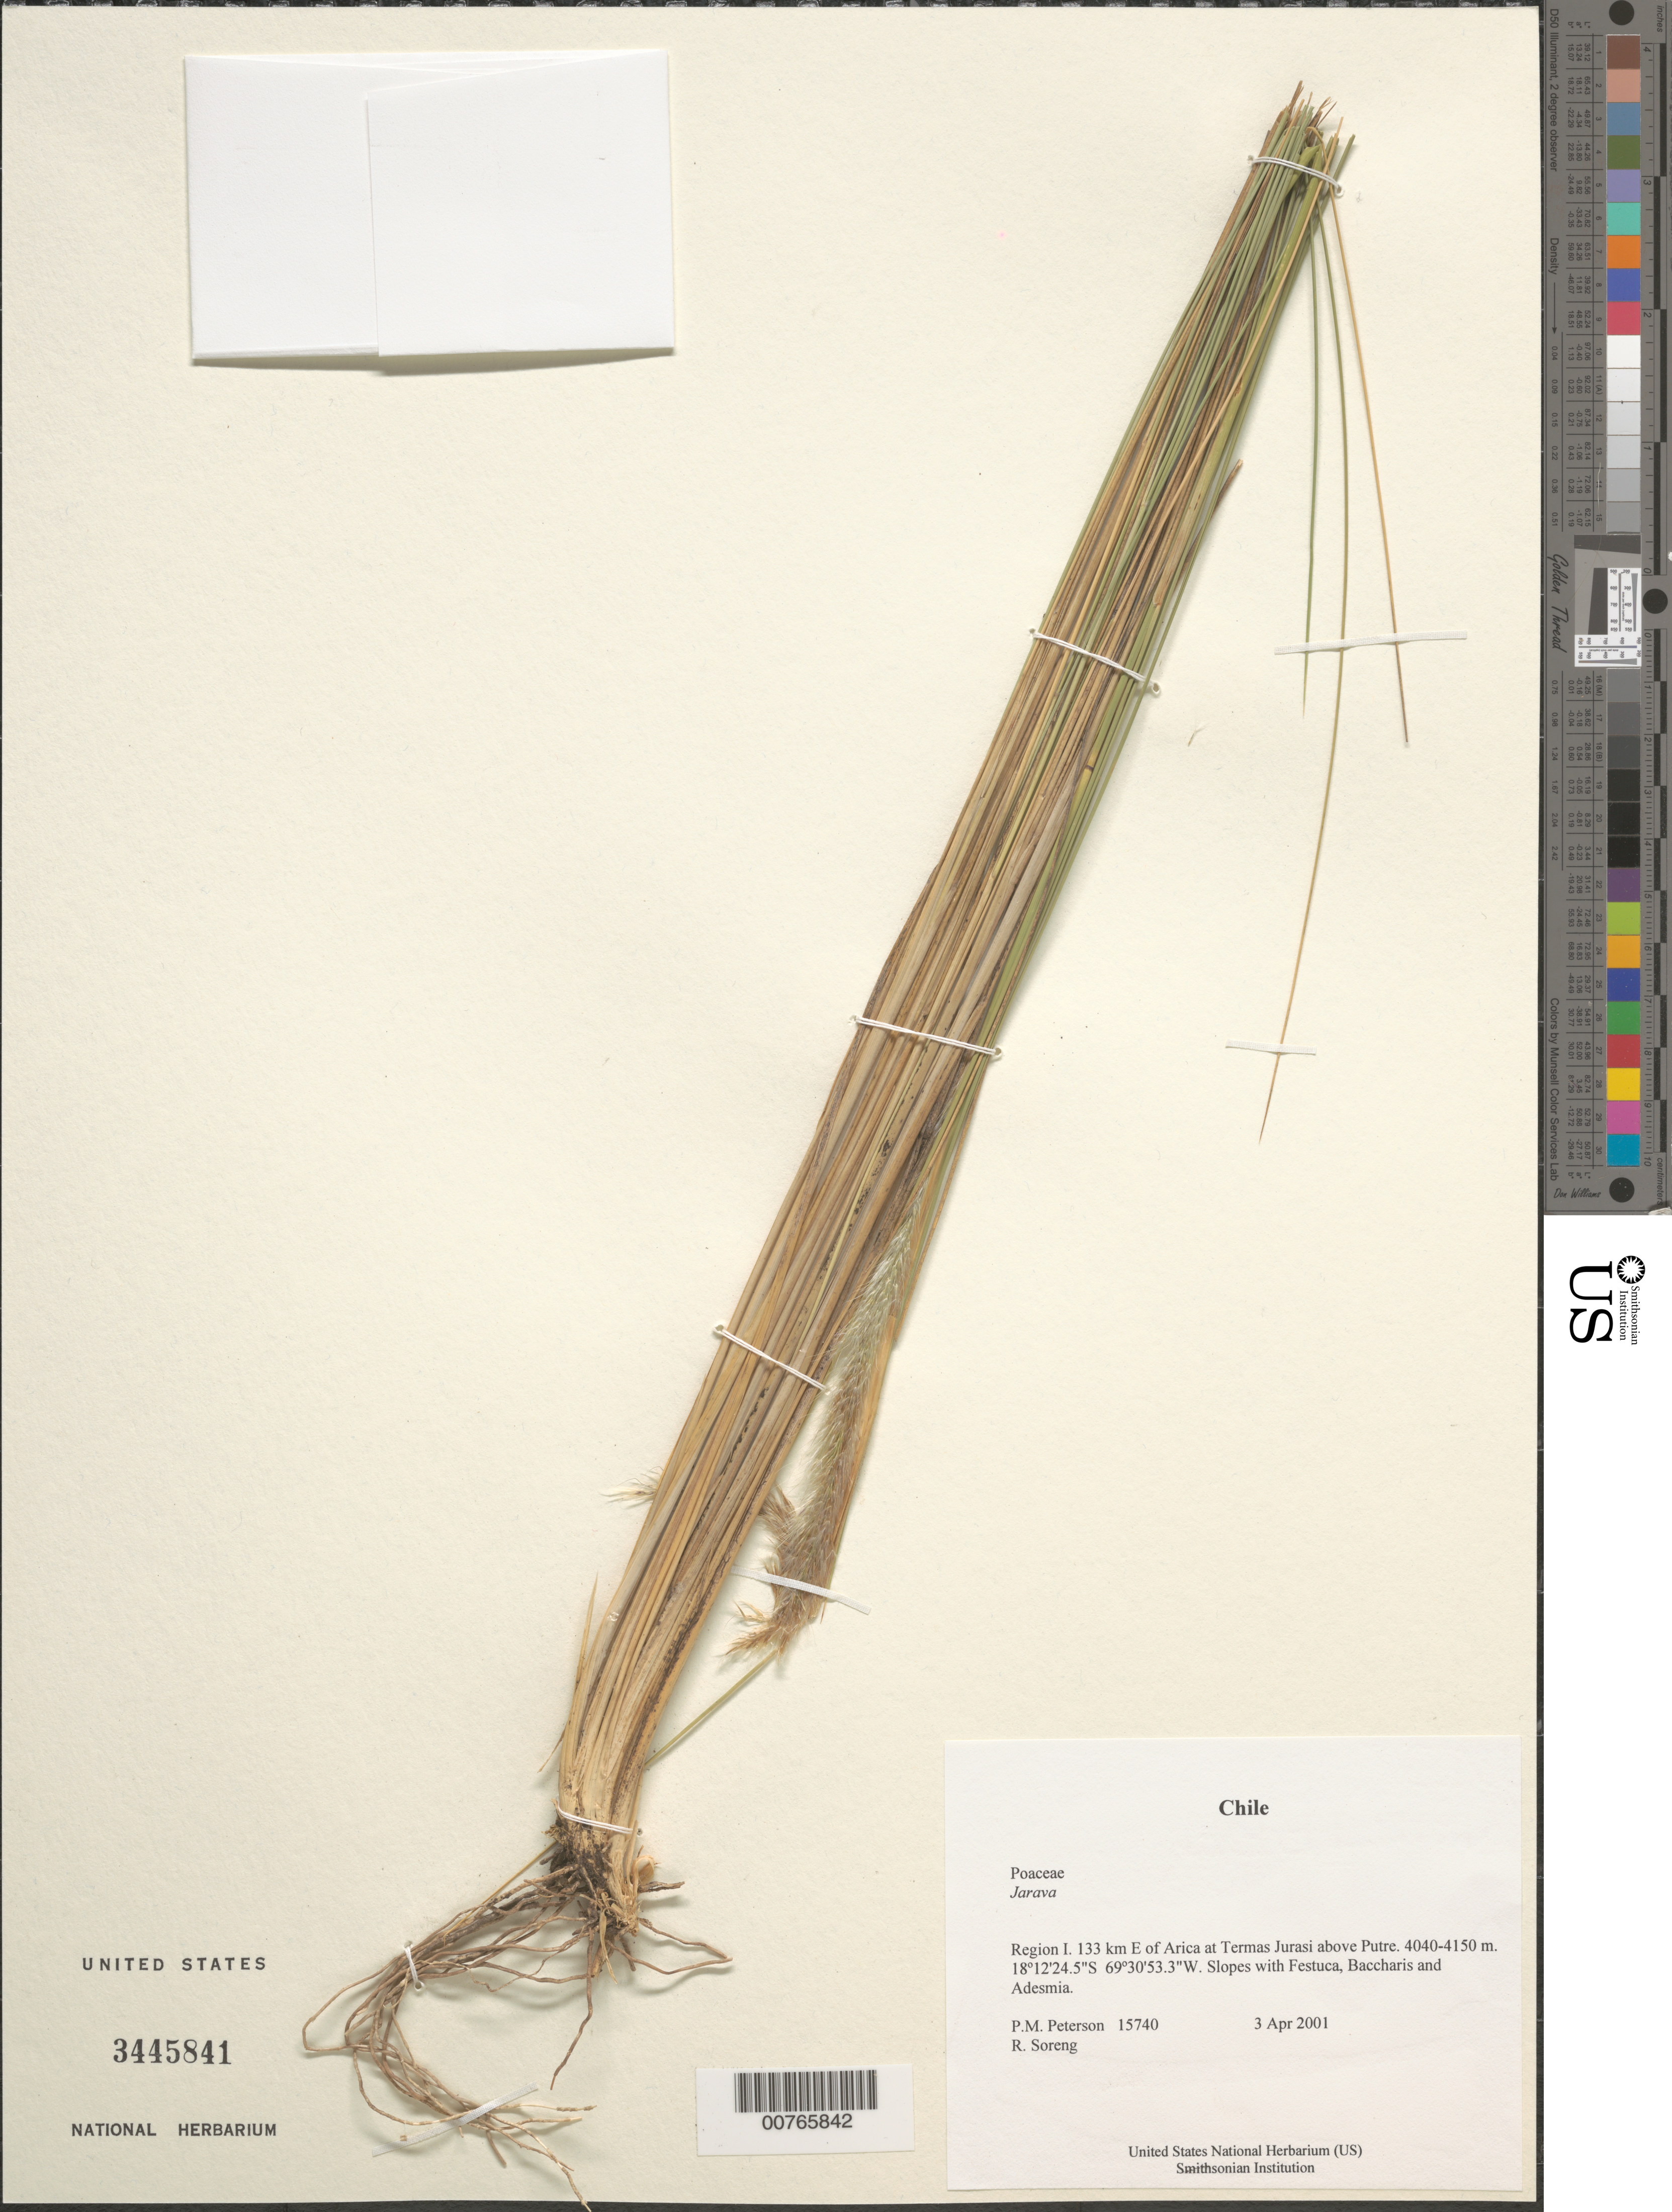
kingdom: Plantae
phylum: Tracheophyta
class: Liliopsida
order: Poales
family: Poaceae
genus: Jarava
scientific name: Jarava subaristata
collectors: P. M. Peterson & R. J. Soreng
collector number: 15740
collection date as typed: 03 Apr 2001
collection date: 2001-04-03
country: Chile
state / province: Tarapacá (I)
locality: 133 km E of Arica at Termas Jurasi above Putre.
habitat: Slopes with Festuca, Baccharis and Adesmia.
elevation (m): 4040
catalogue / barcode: US 3445841